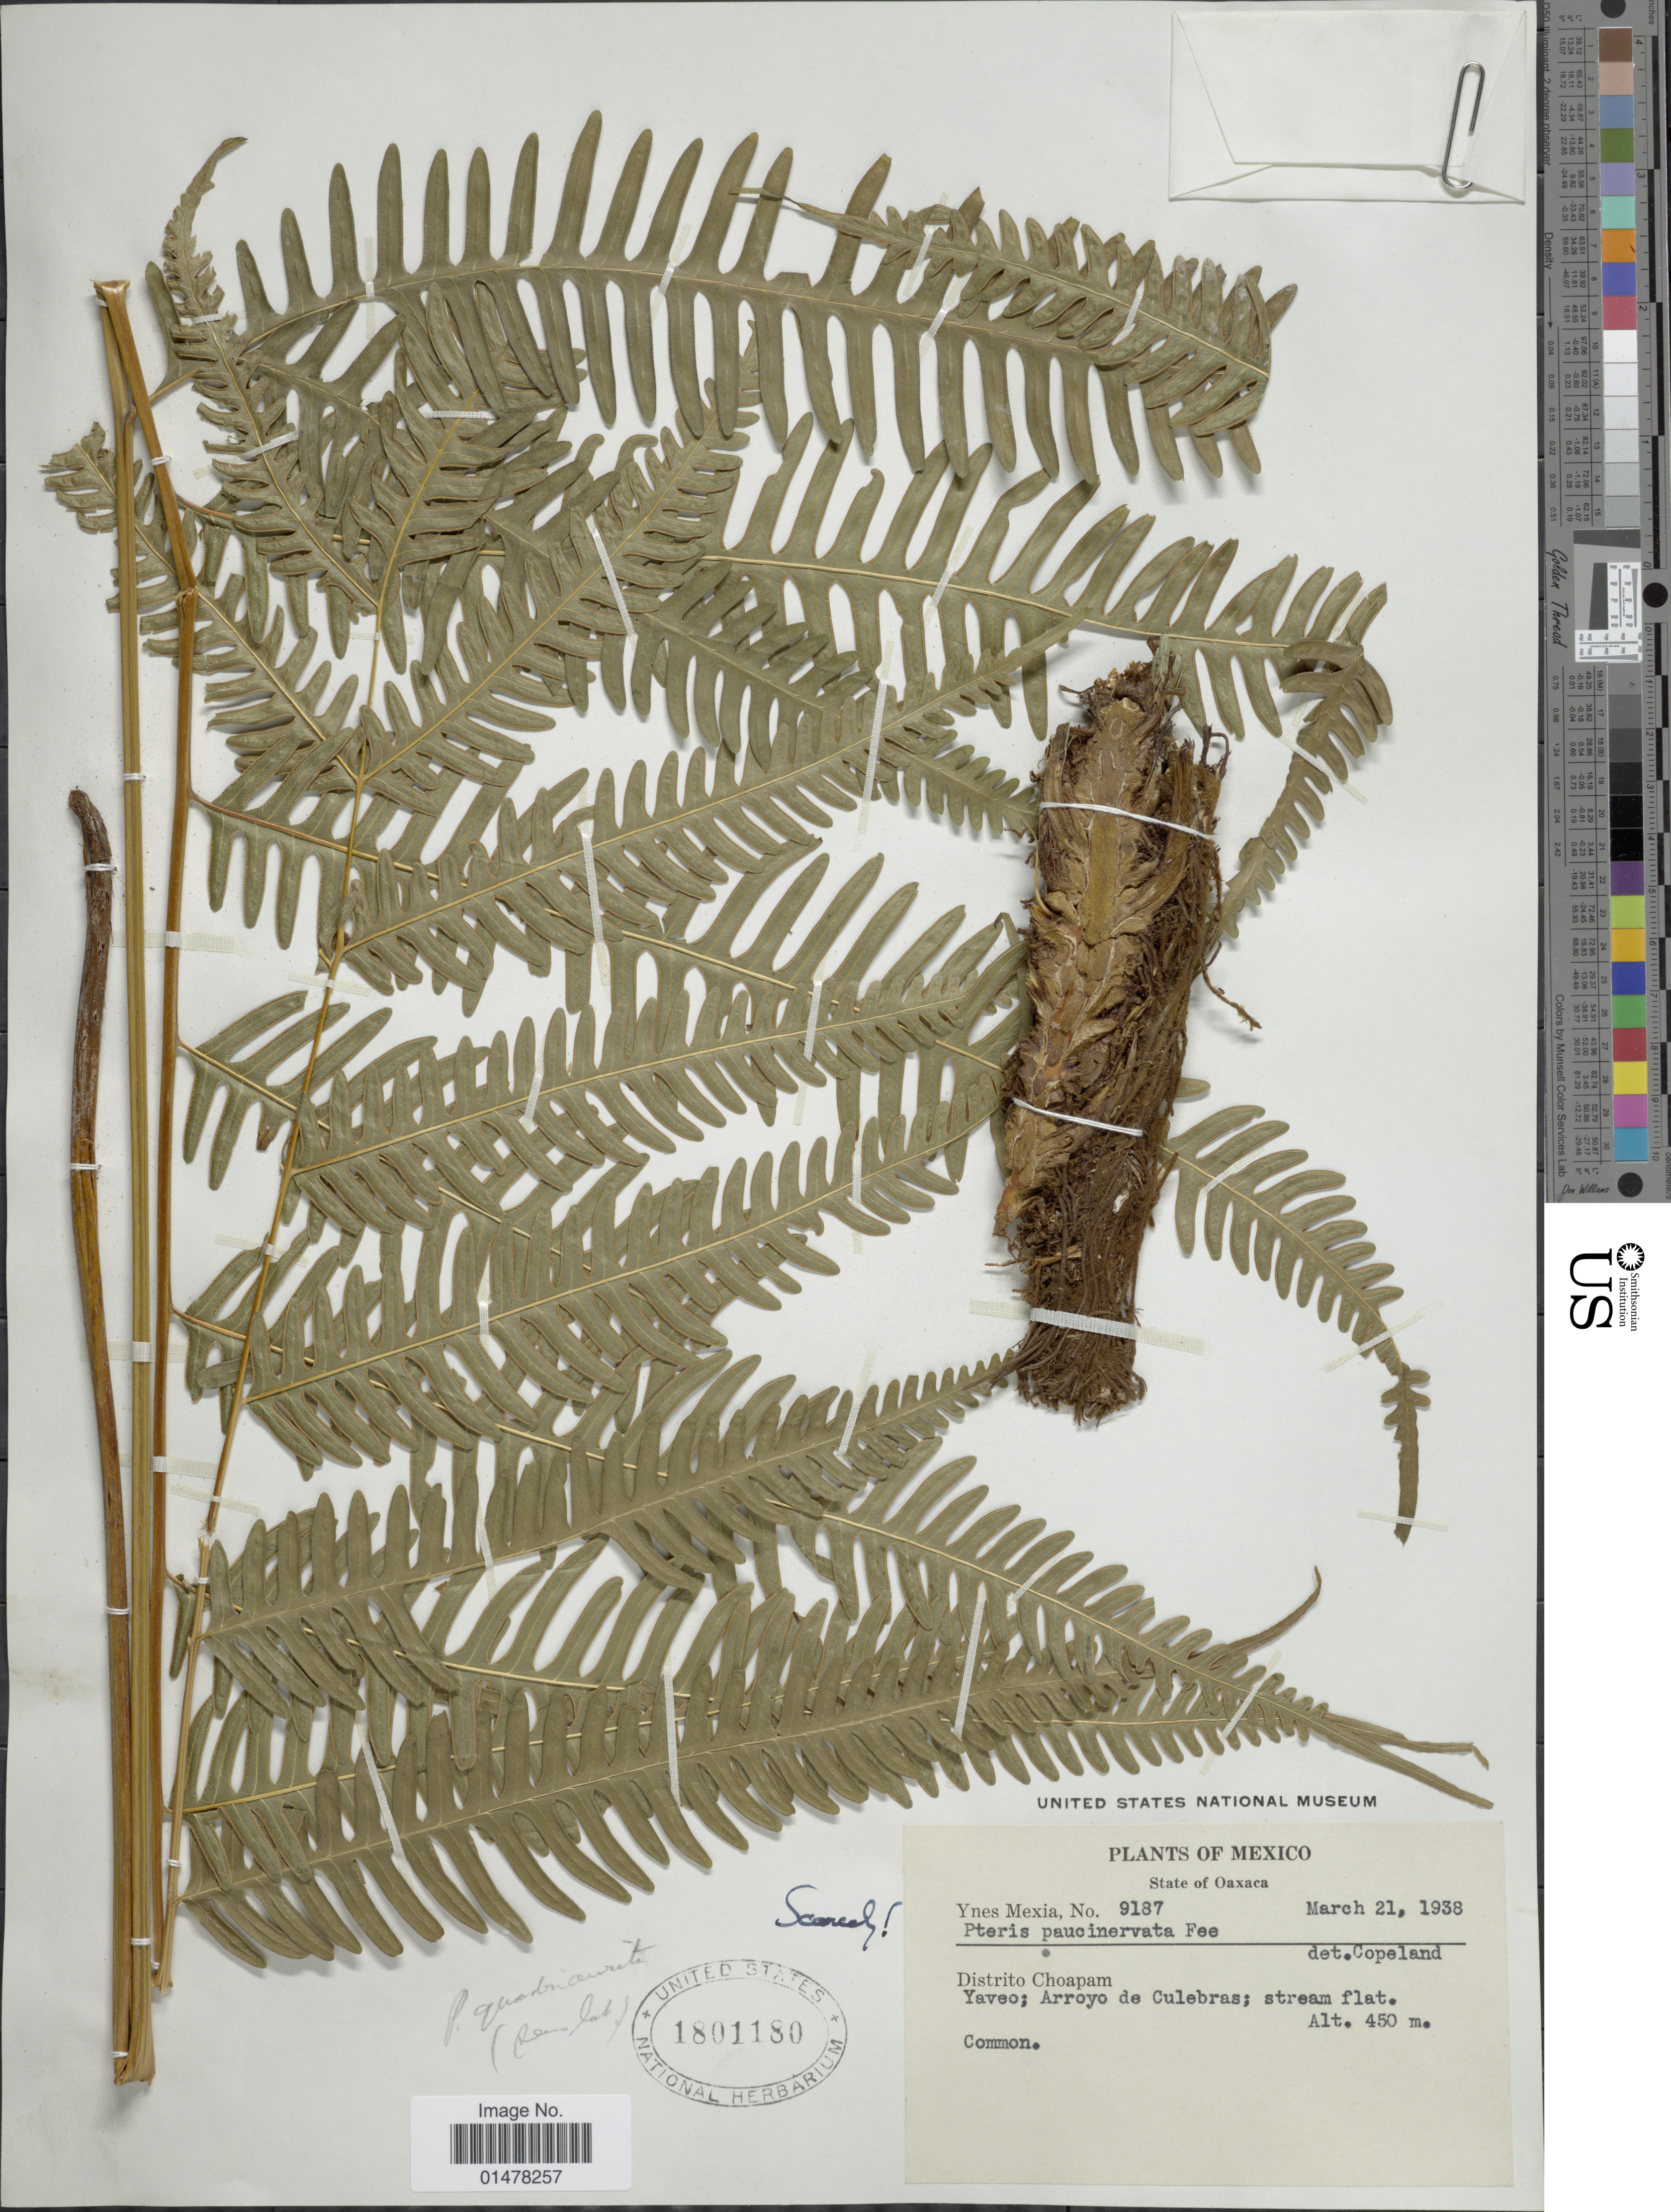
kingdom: Plantae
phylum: Tracheophyta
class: Polypodiopsida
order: Polypodiales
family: Pteridaceae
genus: Pteris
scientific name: Pteris quadriaurita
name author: Retz.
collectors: Y. Mexia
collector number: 9187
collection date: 1938-03-21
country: Mexico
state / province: Oaxaca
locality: Plants of Mexico, State of Oaxaca, Distrito Choapam, Yaveo; Arroyo de Culebras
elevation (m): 450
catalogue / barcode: US 1801180